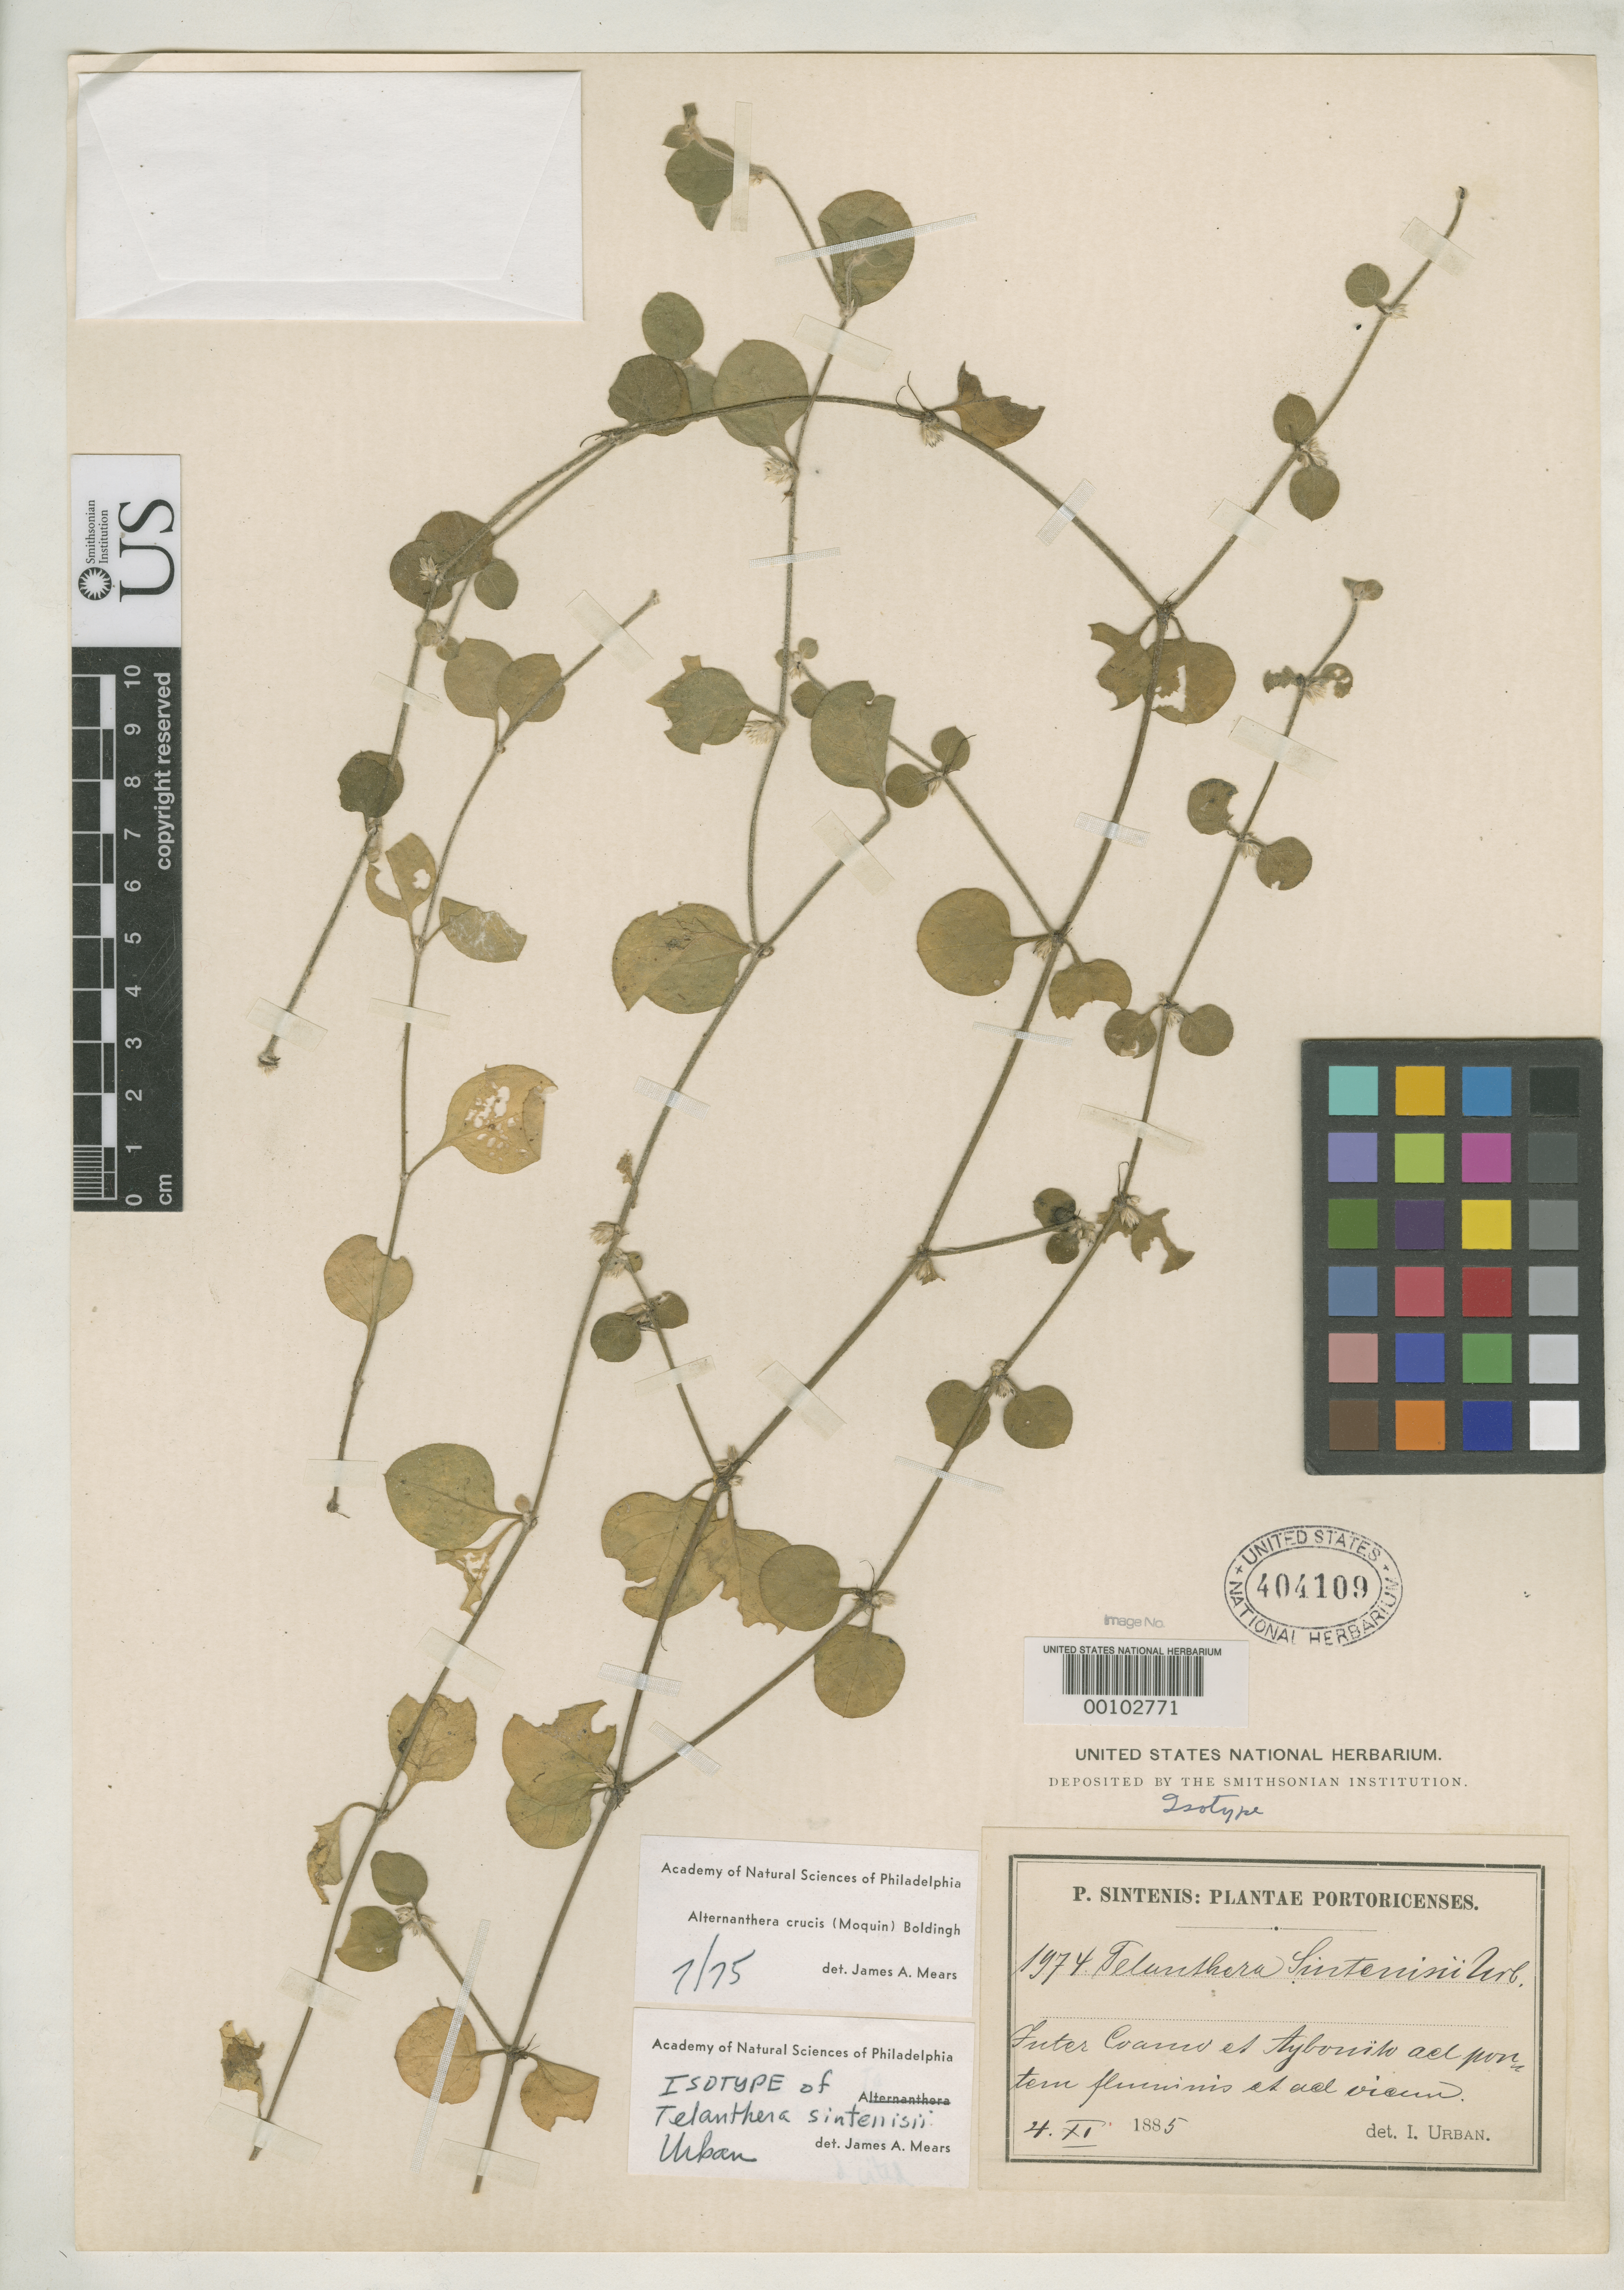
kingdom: Plantae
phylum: Tracheophyta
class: Magnoliopsida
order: Caryophyllales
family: Amaranthaceae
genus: Telanthera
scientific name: Telanthera sintenisii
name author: Urb.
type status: Syntype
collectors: P. Sintenis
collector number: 1974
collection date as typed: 04 Nov 1885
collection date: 1885-11-04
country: Puerto Rico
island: Greater Antilles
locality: Between Coamo and Aybonito, near Juana Diaz.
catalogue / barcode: US 404109